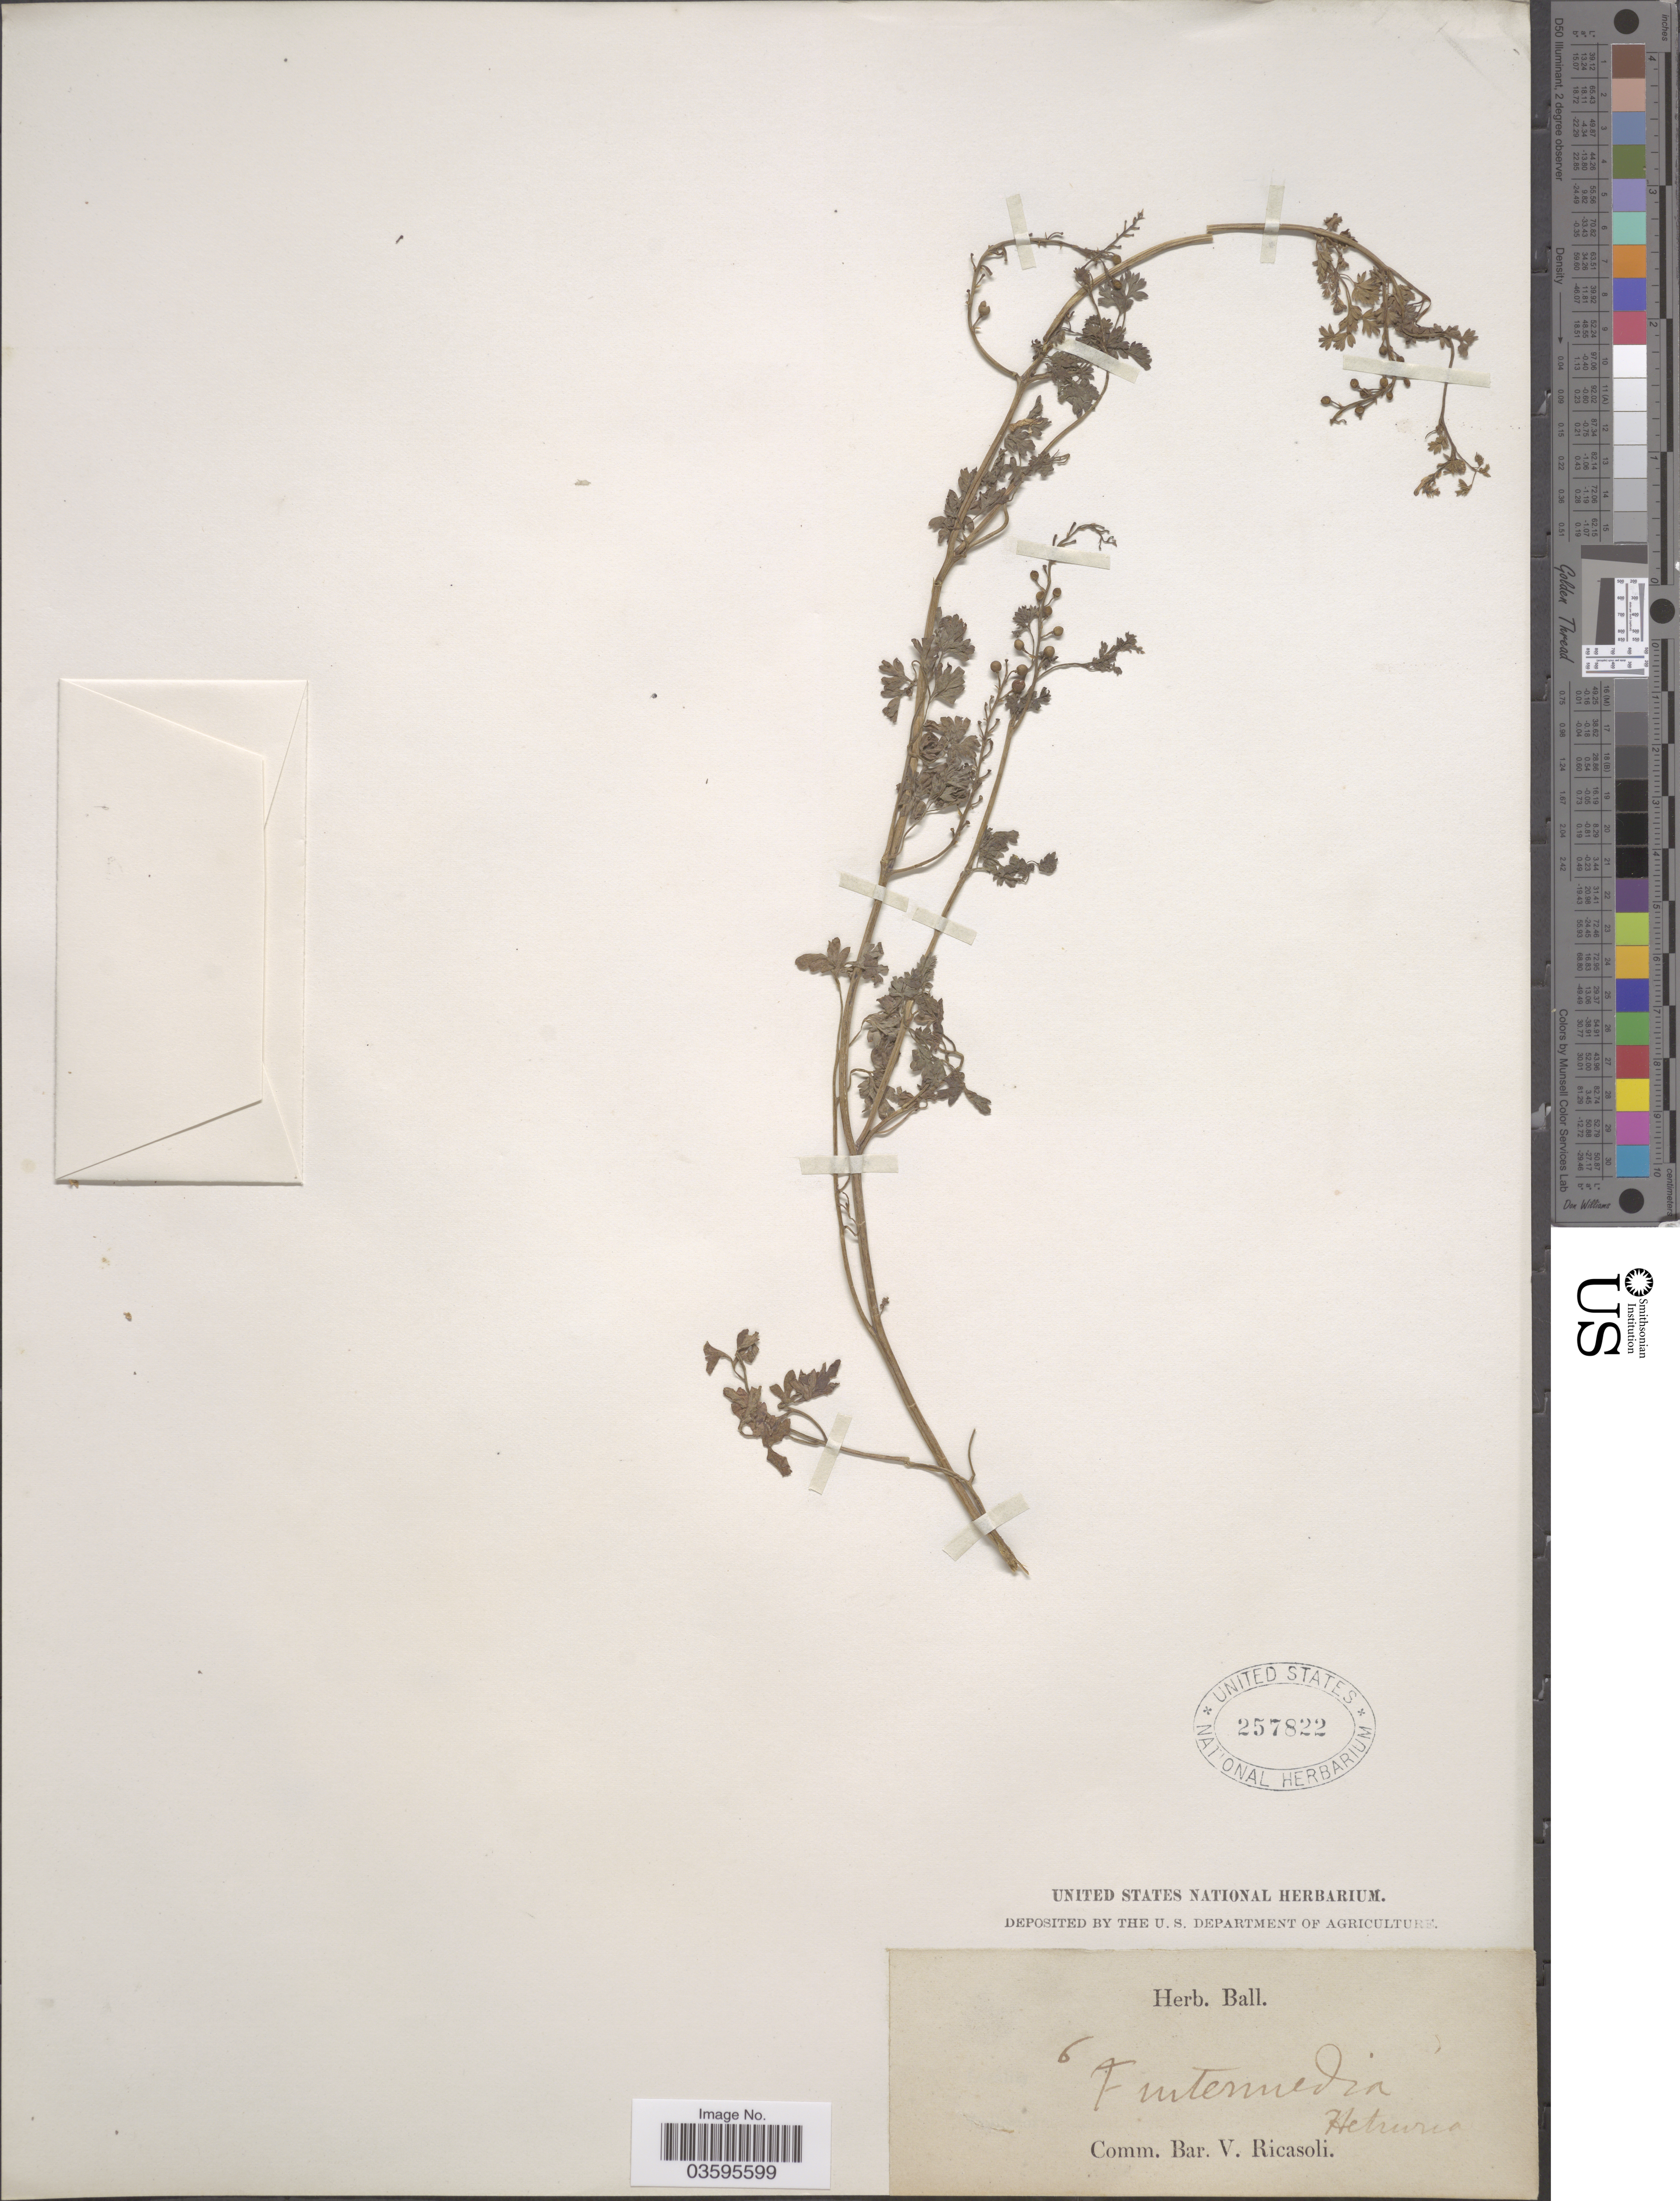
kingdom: Plantae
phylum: Tracheophyta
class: Magnoliopsida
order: Ranunculales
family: Papaveraceae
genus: Fumaria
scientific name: Fumaria intermedia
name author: Ehrh.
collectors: ex herb. Ball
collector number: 6?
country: Italy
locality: Hetruria.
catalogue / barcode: US 257822